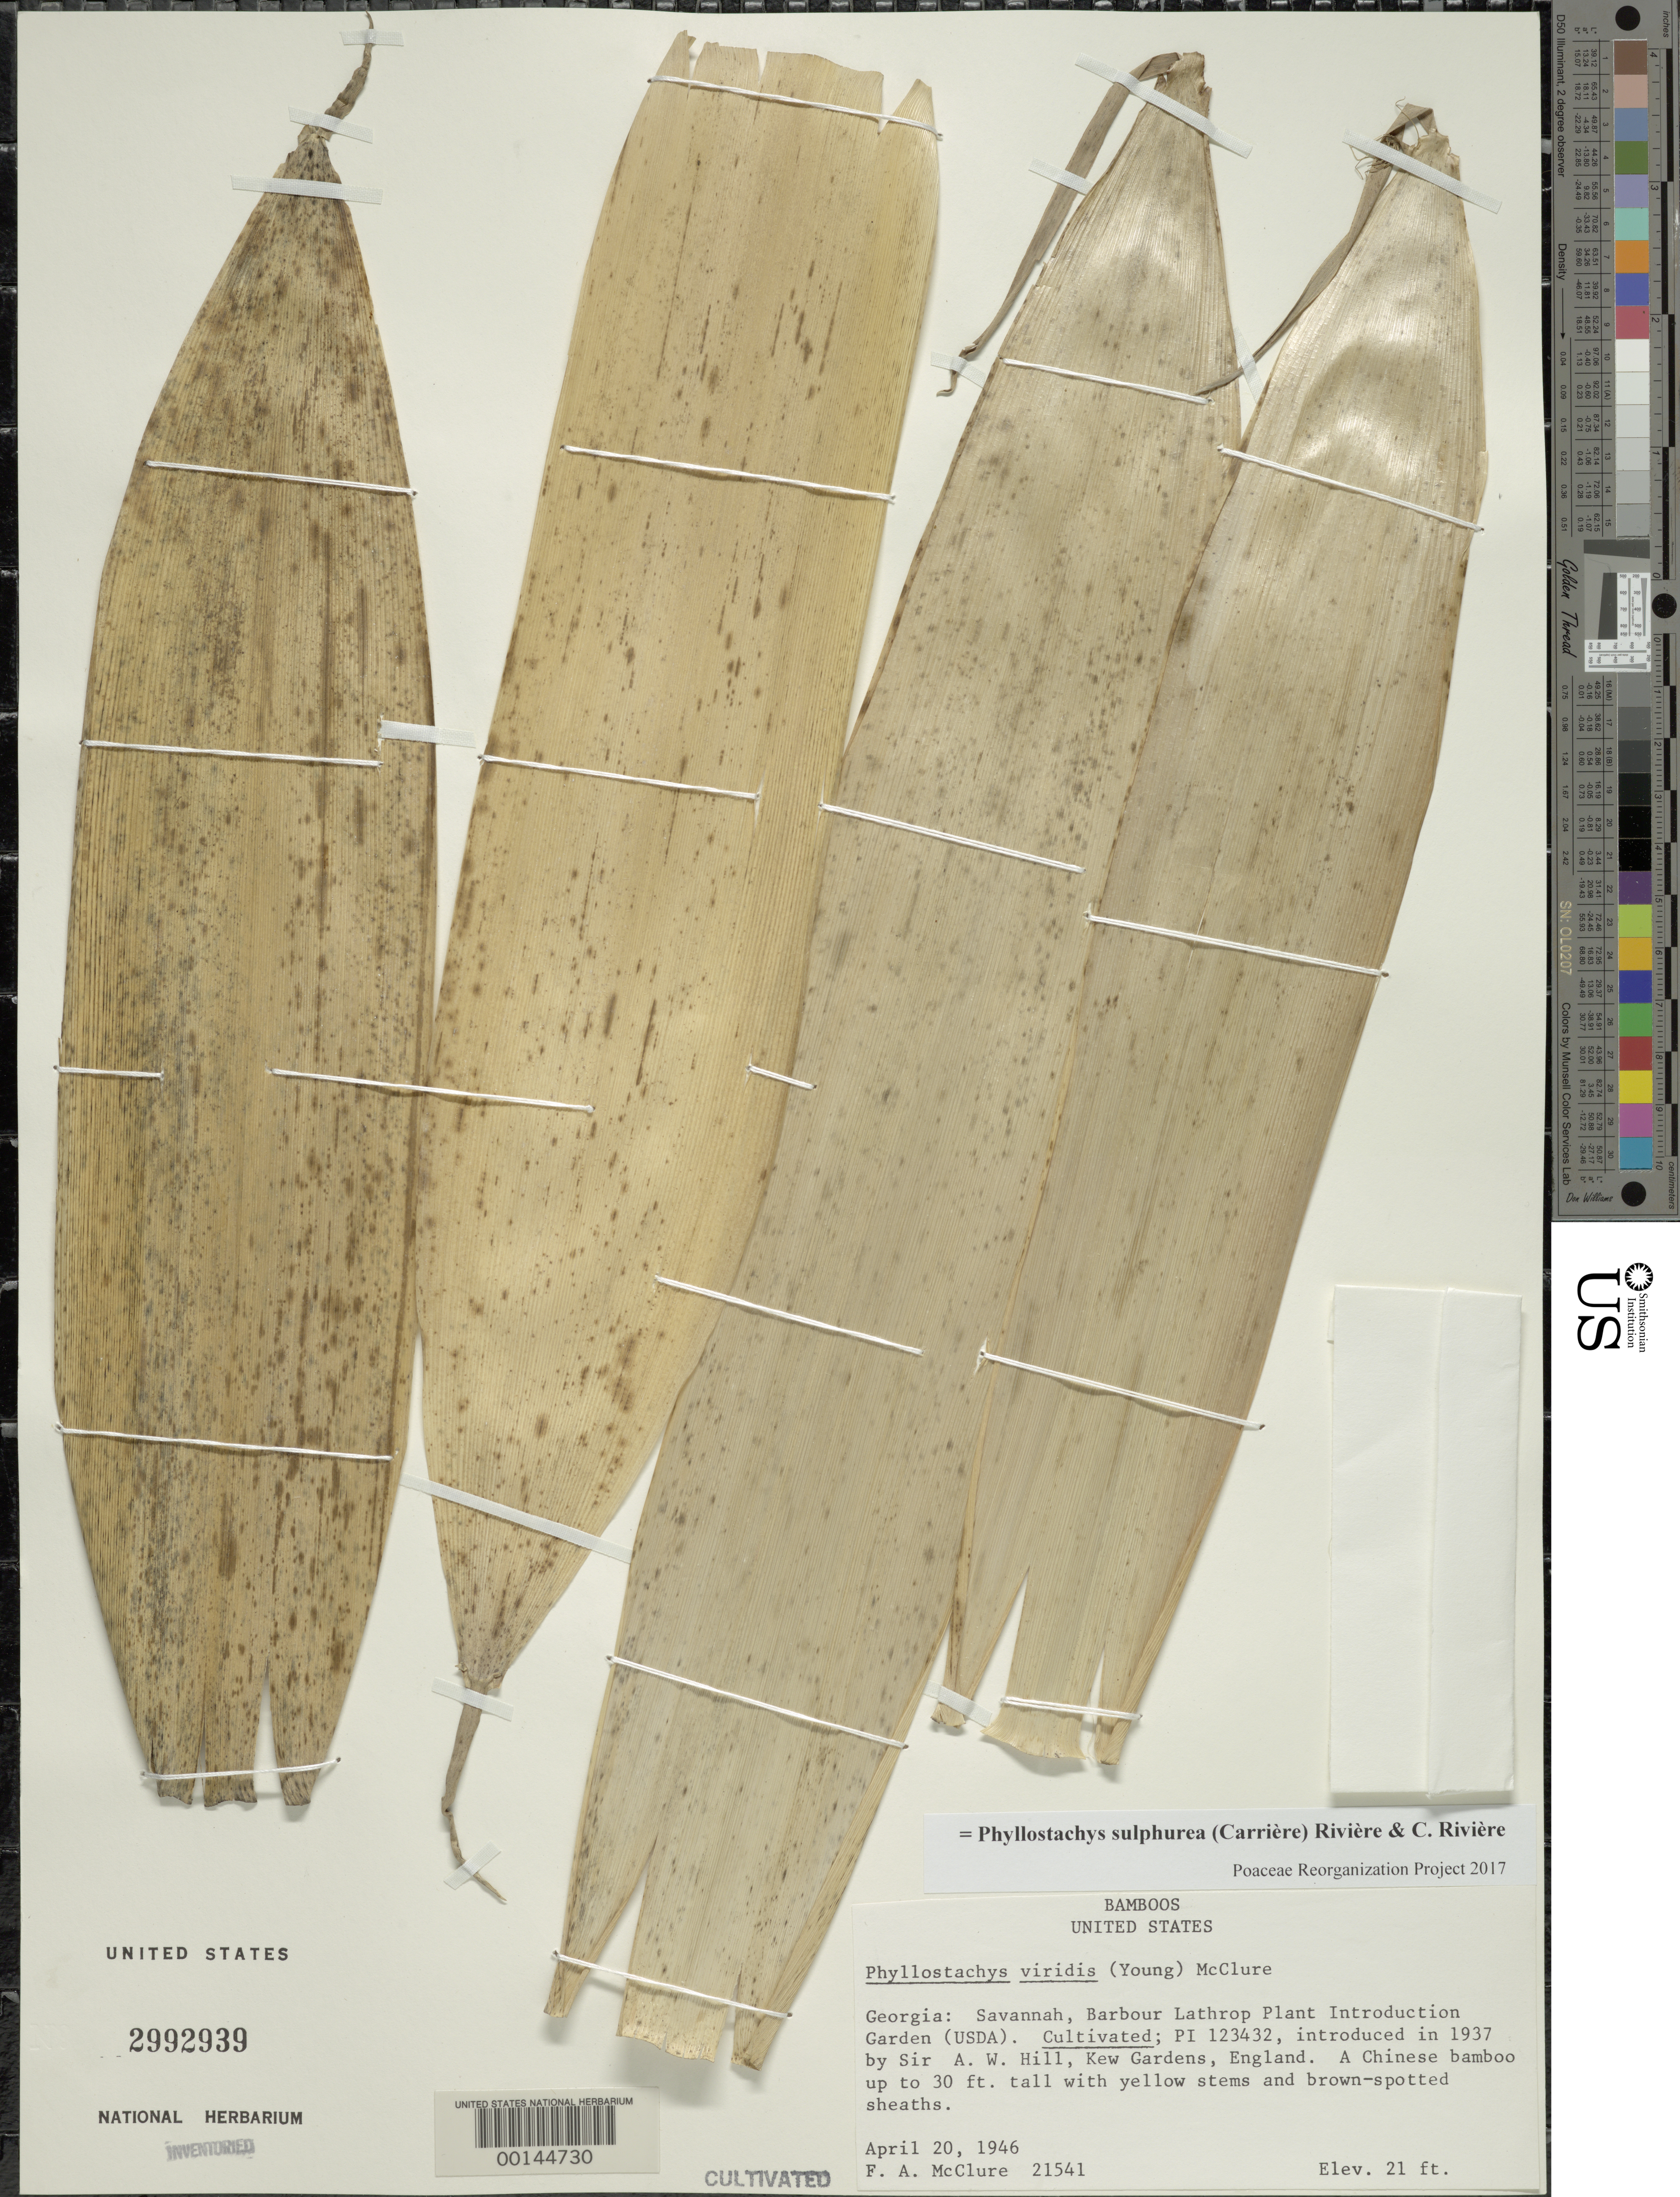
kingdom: Plantae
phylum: Tracheophyta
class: Liliopsida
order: Poales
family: Poaceae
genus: Phyllostachys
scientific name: Phyllostachys sulphurea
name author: (Carrière) Rivière & C. Rivière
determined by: Poaceae Reorganization Project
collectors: F. A. McClure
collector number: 21541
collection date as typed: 20 Apr 1946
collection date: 1946-04-20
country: United States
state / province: Georgia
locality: Savannah, barbour lathrop p.i. garden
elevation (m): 6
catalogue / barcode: US 2992939